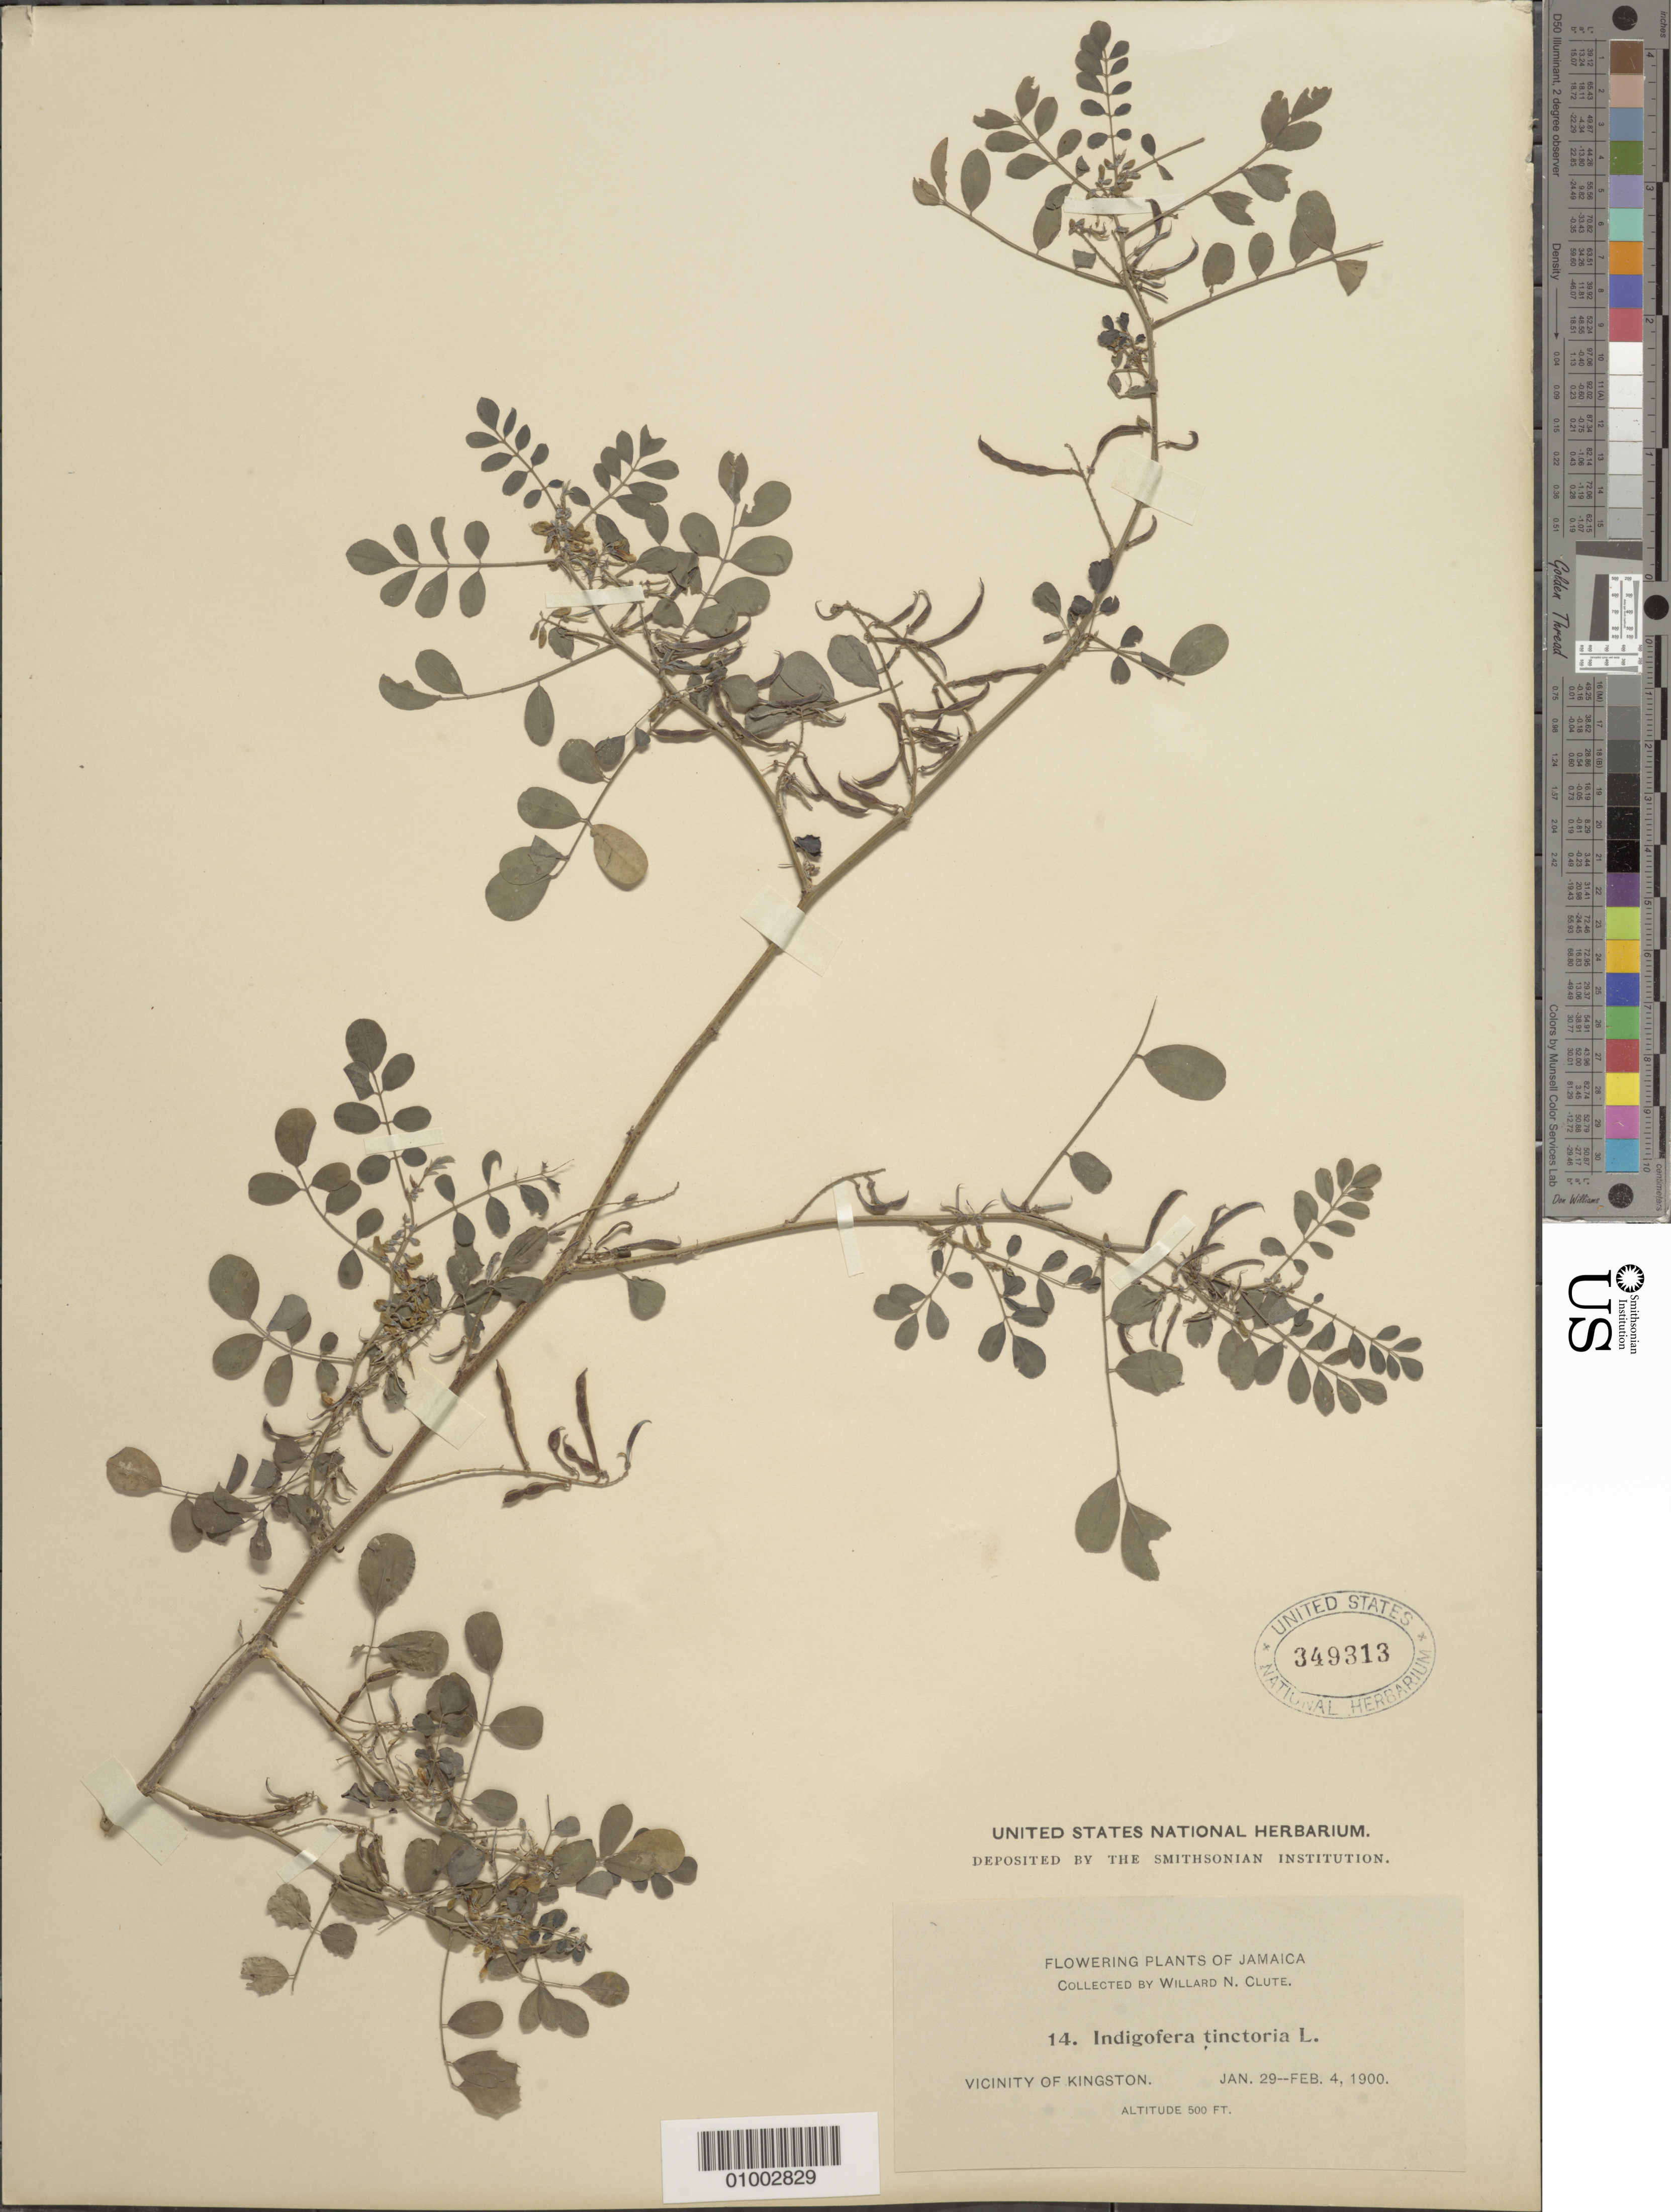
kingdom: Plantae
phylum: Tracheophyta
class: Magnoliopsida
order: Fabales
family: Fabaceae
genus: Indigofera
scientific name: Indigofera tinctoria sensu Naves non L.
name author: Naves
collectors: W. N. Clute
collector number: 14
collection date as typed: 29 Jan 1900 to 04 Feb 1900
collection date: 1900-01-29/1900-02-04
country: Jamaica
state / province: Kingston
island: Jamaica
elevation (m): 152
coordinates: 0 N, 0 E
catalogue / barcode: US 349313